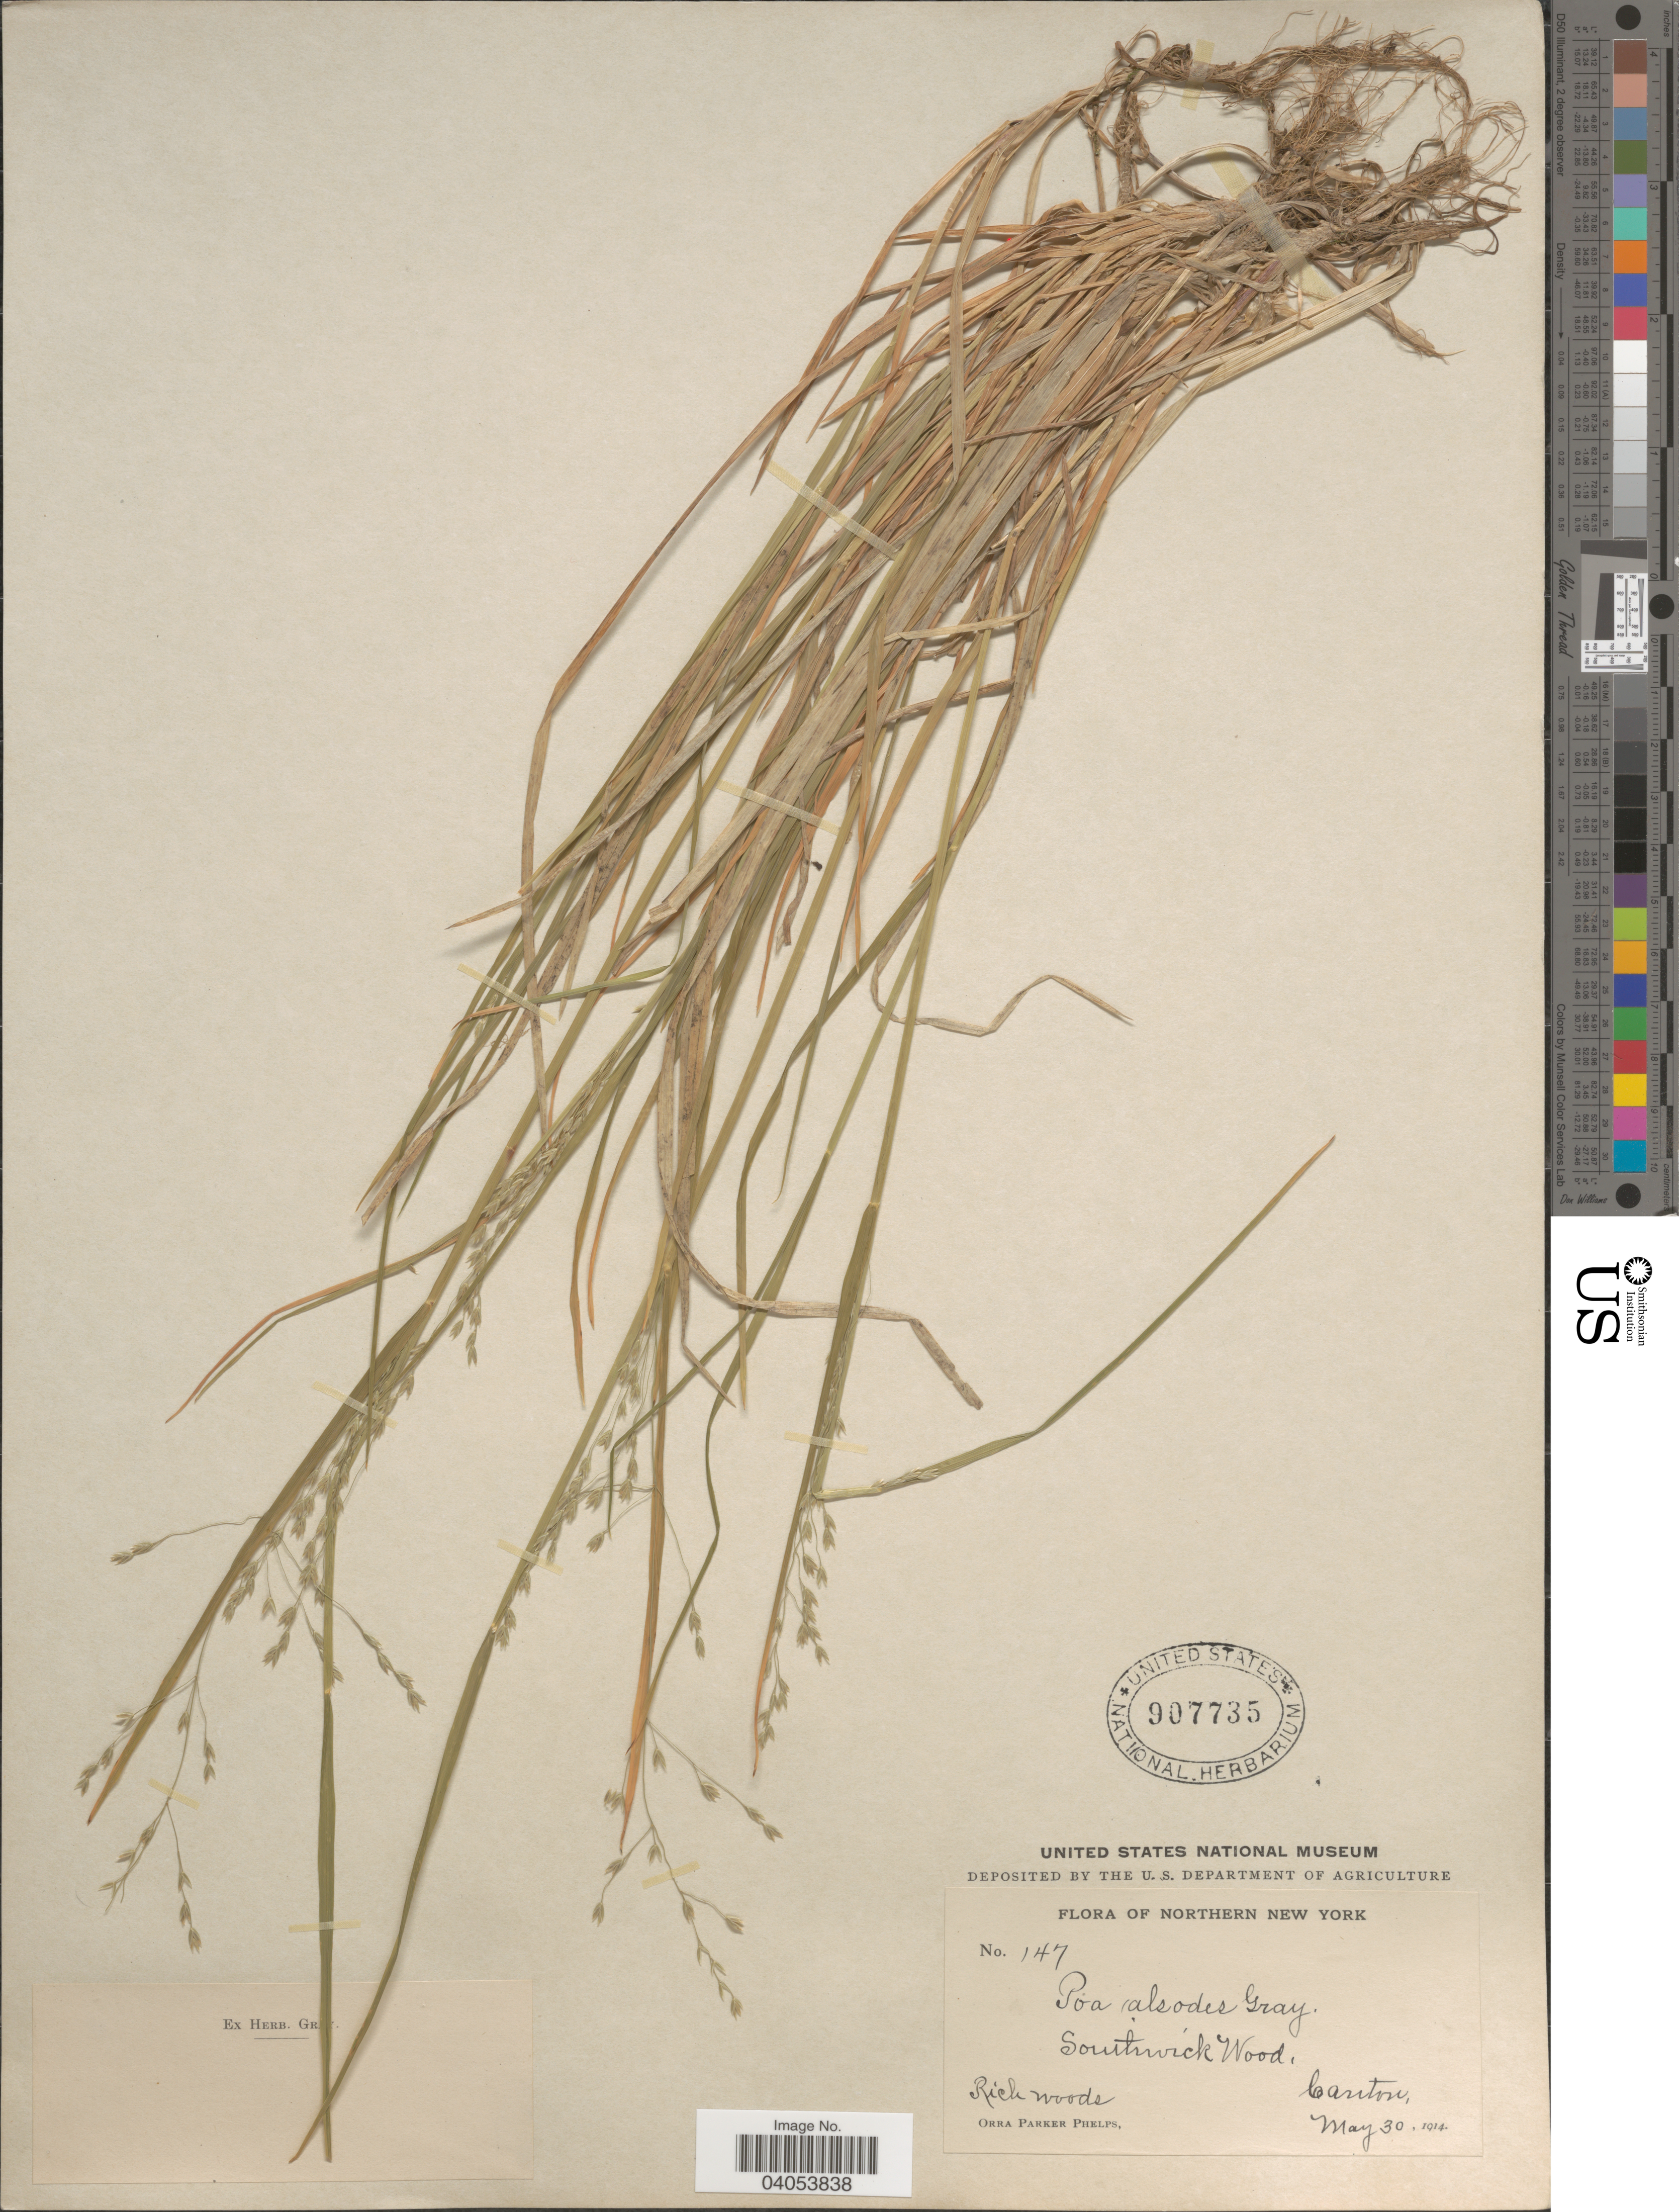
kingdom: Plantae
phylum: Tracheophyta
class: Liliopsida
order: Poales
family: Poaceae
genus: Poa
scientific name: Poa alsodes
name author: A. Gray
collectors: O. P. Phelps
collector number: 147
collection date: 1914-05-30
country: United States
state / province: New York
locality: Northern New York. Southwick Wood, Canton.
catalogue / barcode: US 907735